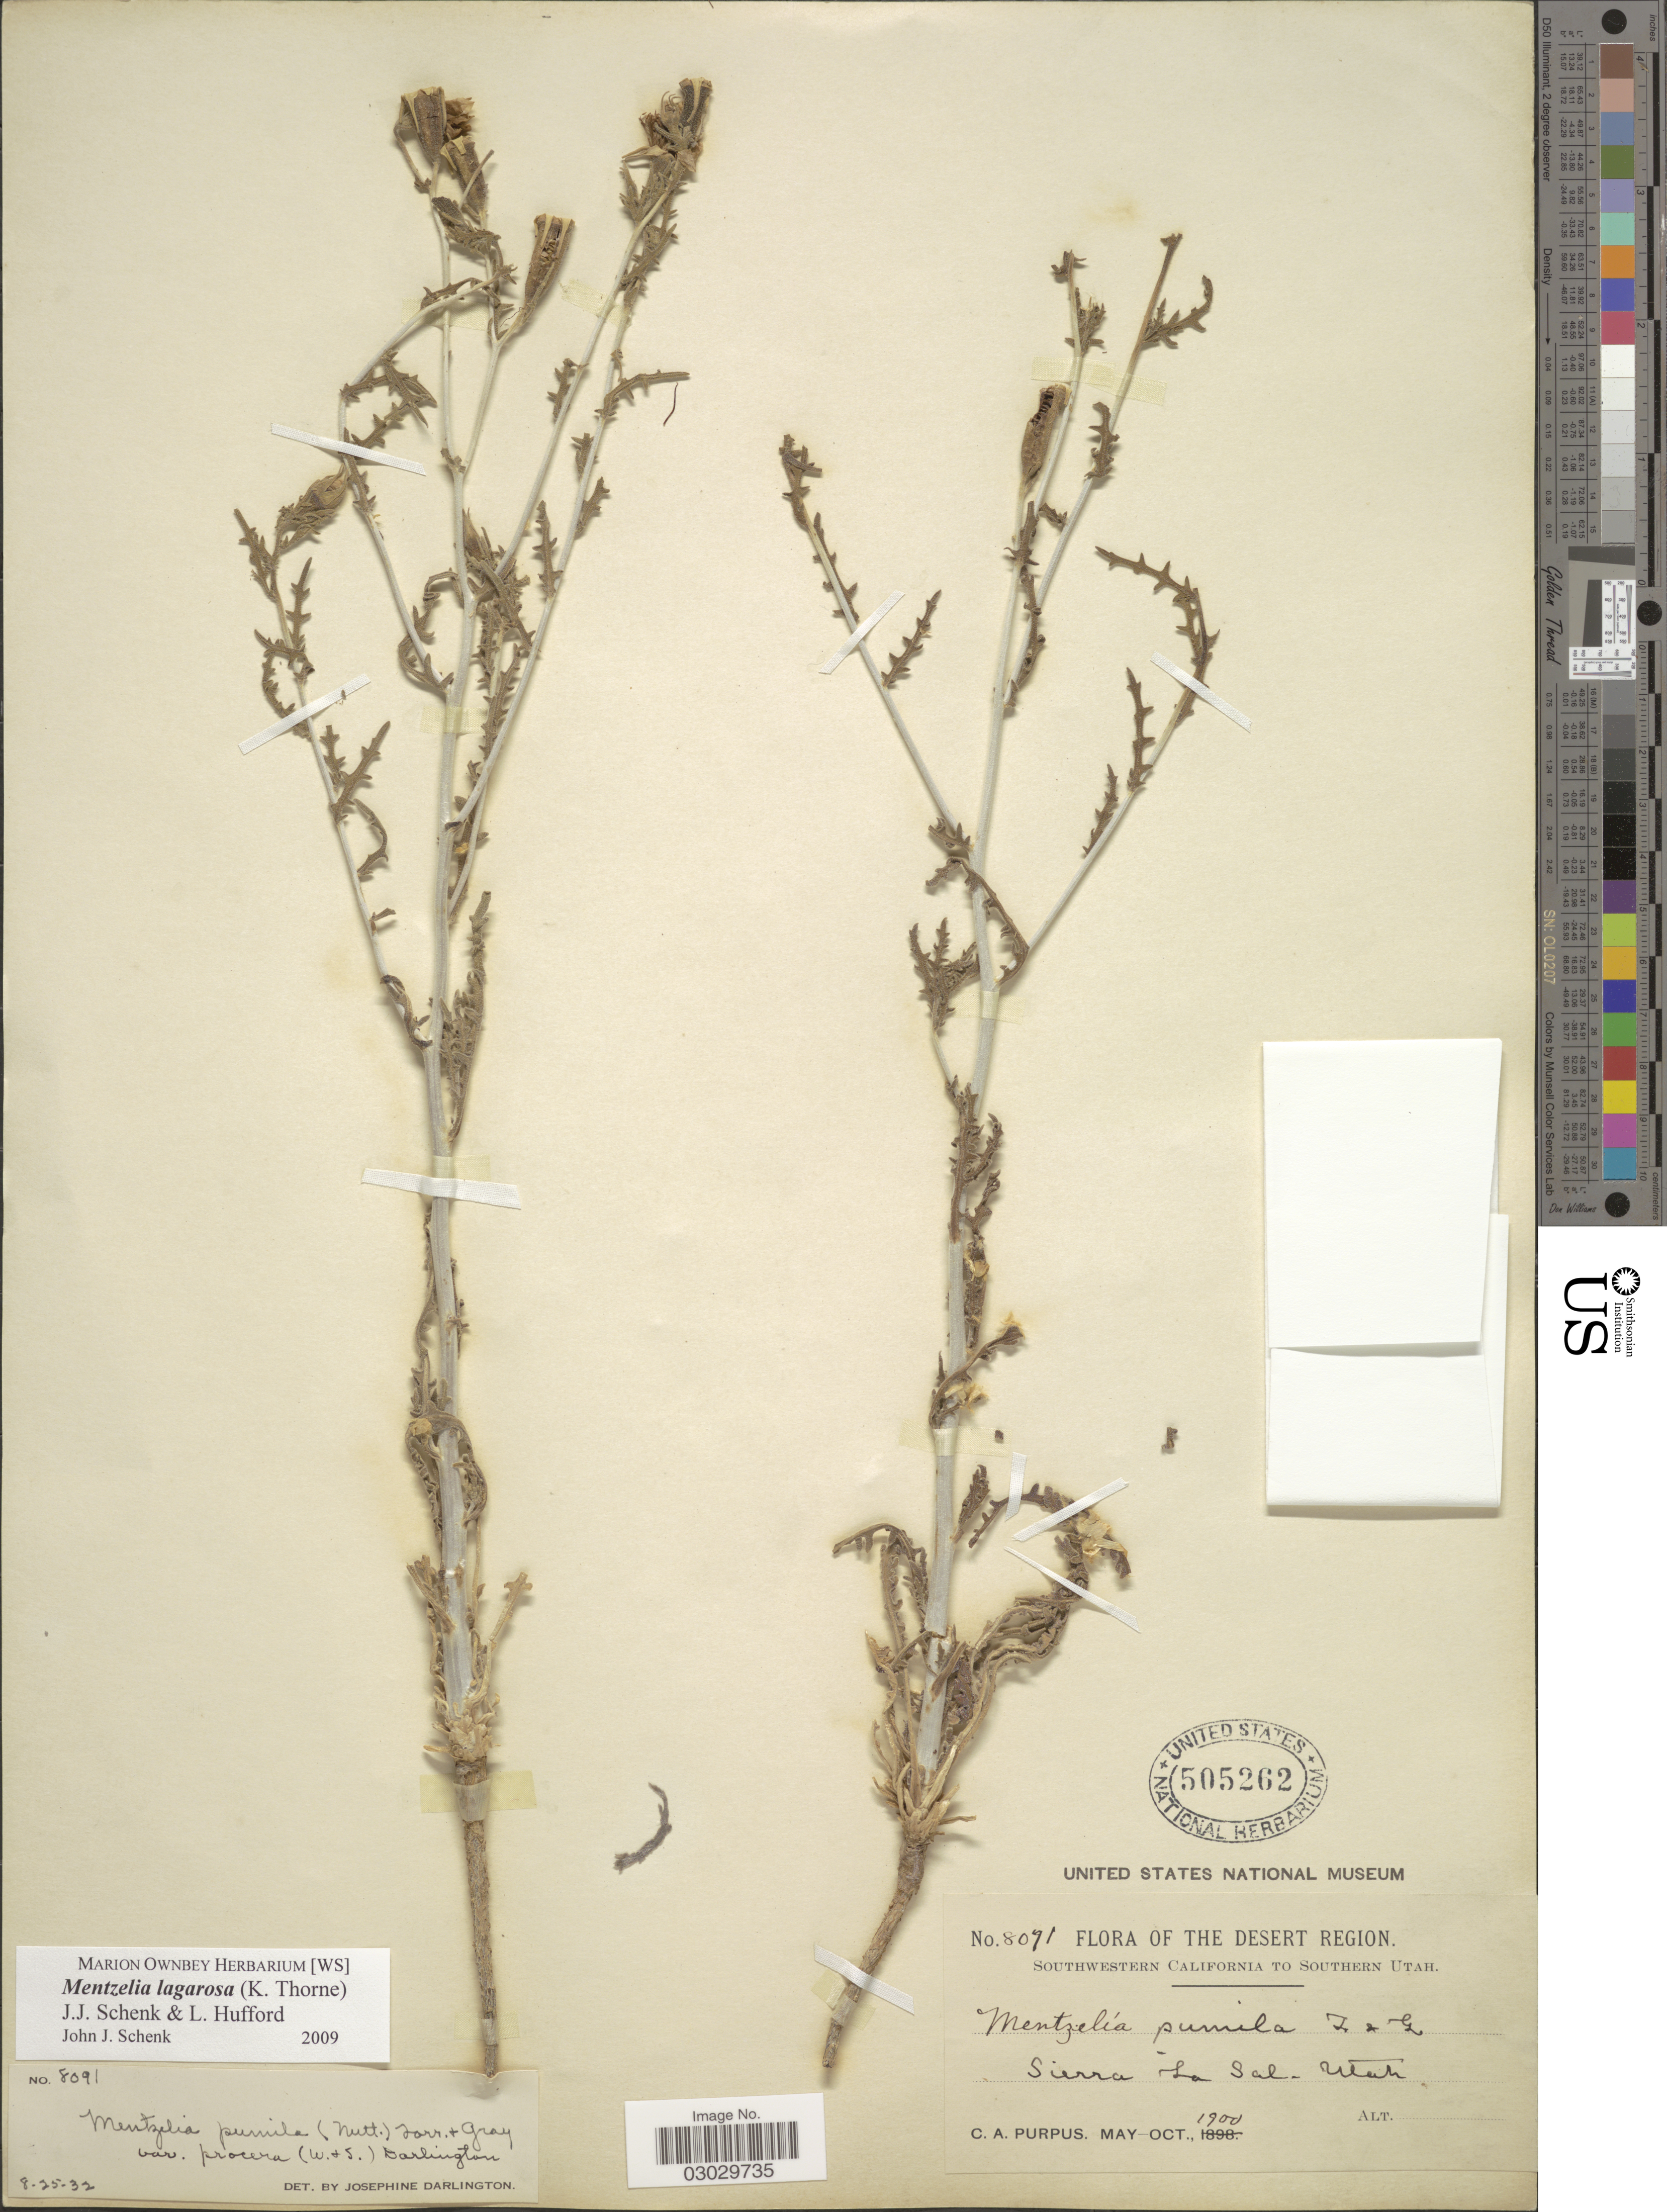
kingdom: Plantae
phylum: Tracheophyta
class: Magnoliopsida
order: Cornales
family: Loasaceae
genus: Mentzelia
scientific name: Mentzelia lagarosa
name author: (K.H. Thorne) J.J. Schenk & L. Hufford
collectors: C. A. Purpus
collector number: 8091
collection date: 1900-05/1900-10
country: United States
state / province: Utah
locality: The Desert Region. Southern Utah. Sierra La Sal.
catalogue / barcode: US 505262